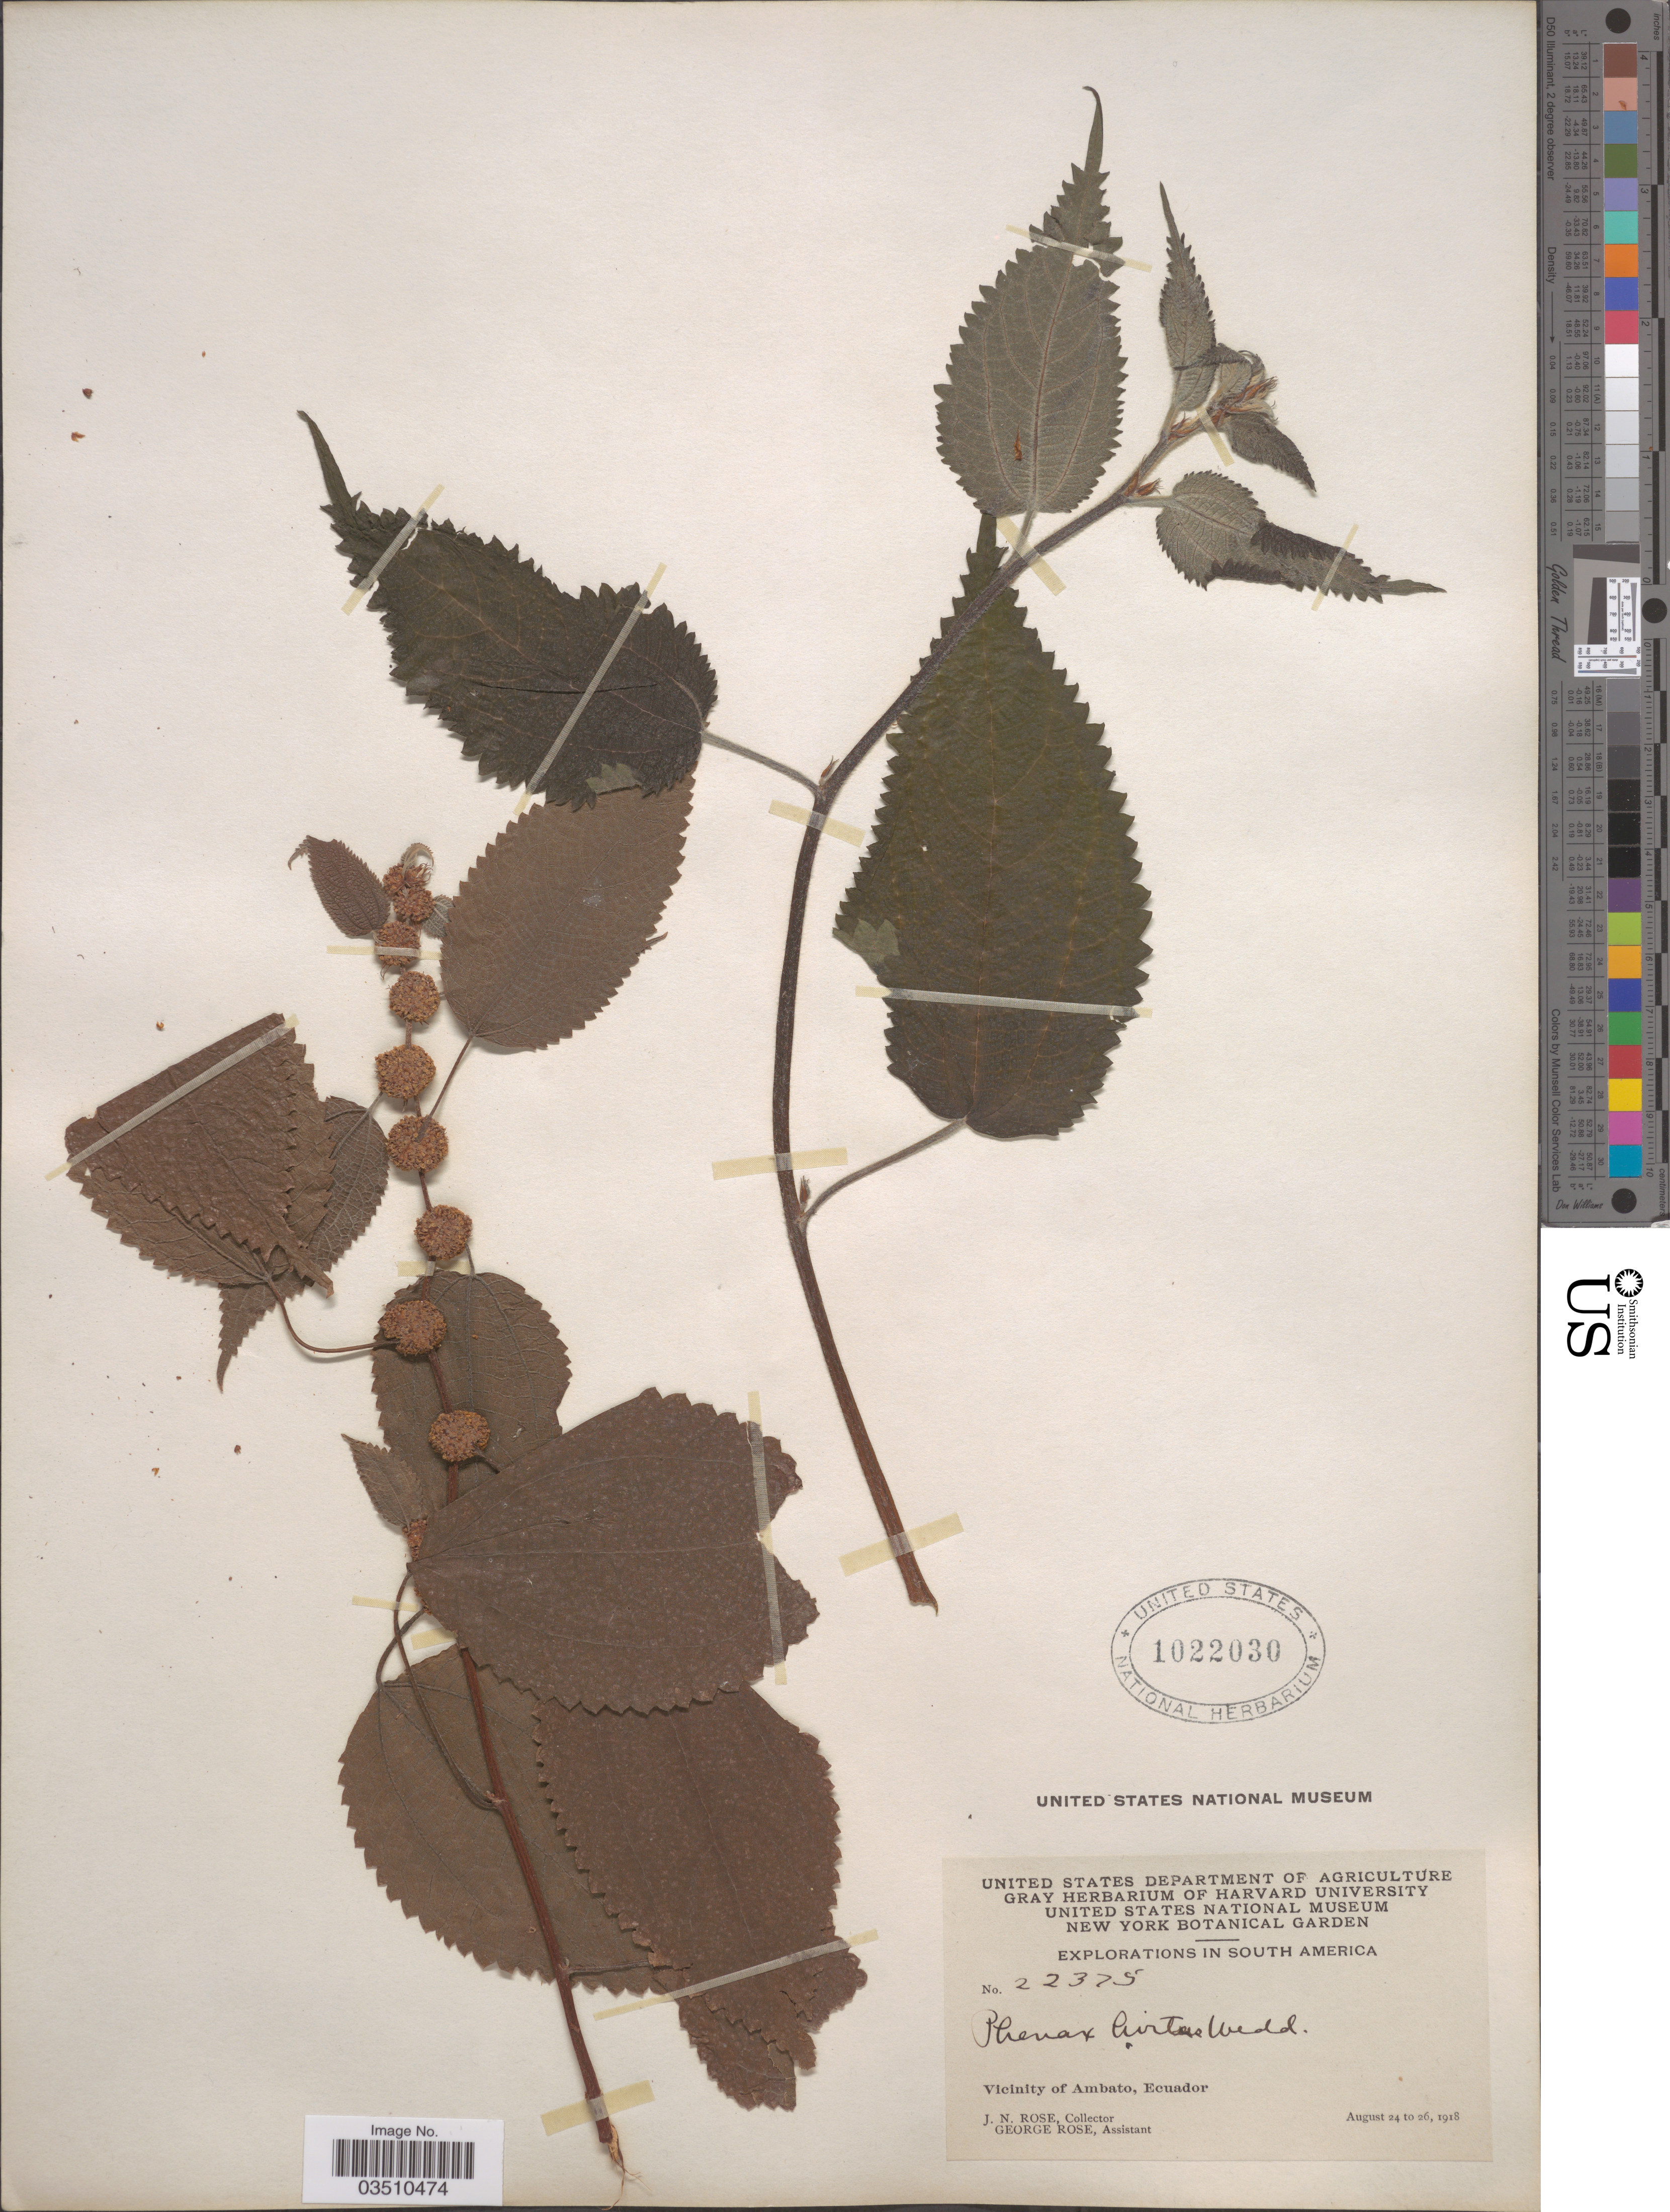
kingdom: Plantae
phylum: Tracheophyta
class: Magnoliopsida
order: Rosales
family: Urticaceae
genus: Phenax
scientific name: Phenax hirtus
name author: (Sw.) Wedd.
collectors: J. N. Rose & G. Rose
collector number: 22375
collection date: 1918-08-24/1918-08-26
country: Ecuador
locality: Vicinity of Ambato.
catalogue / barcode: US 1022030